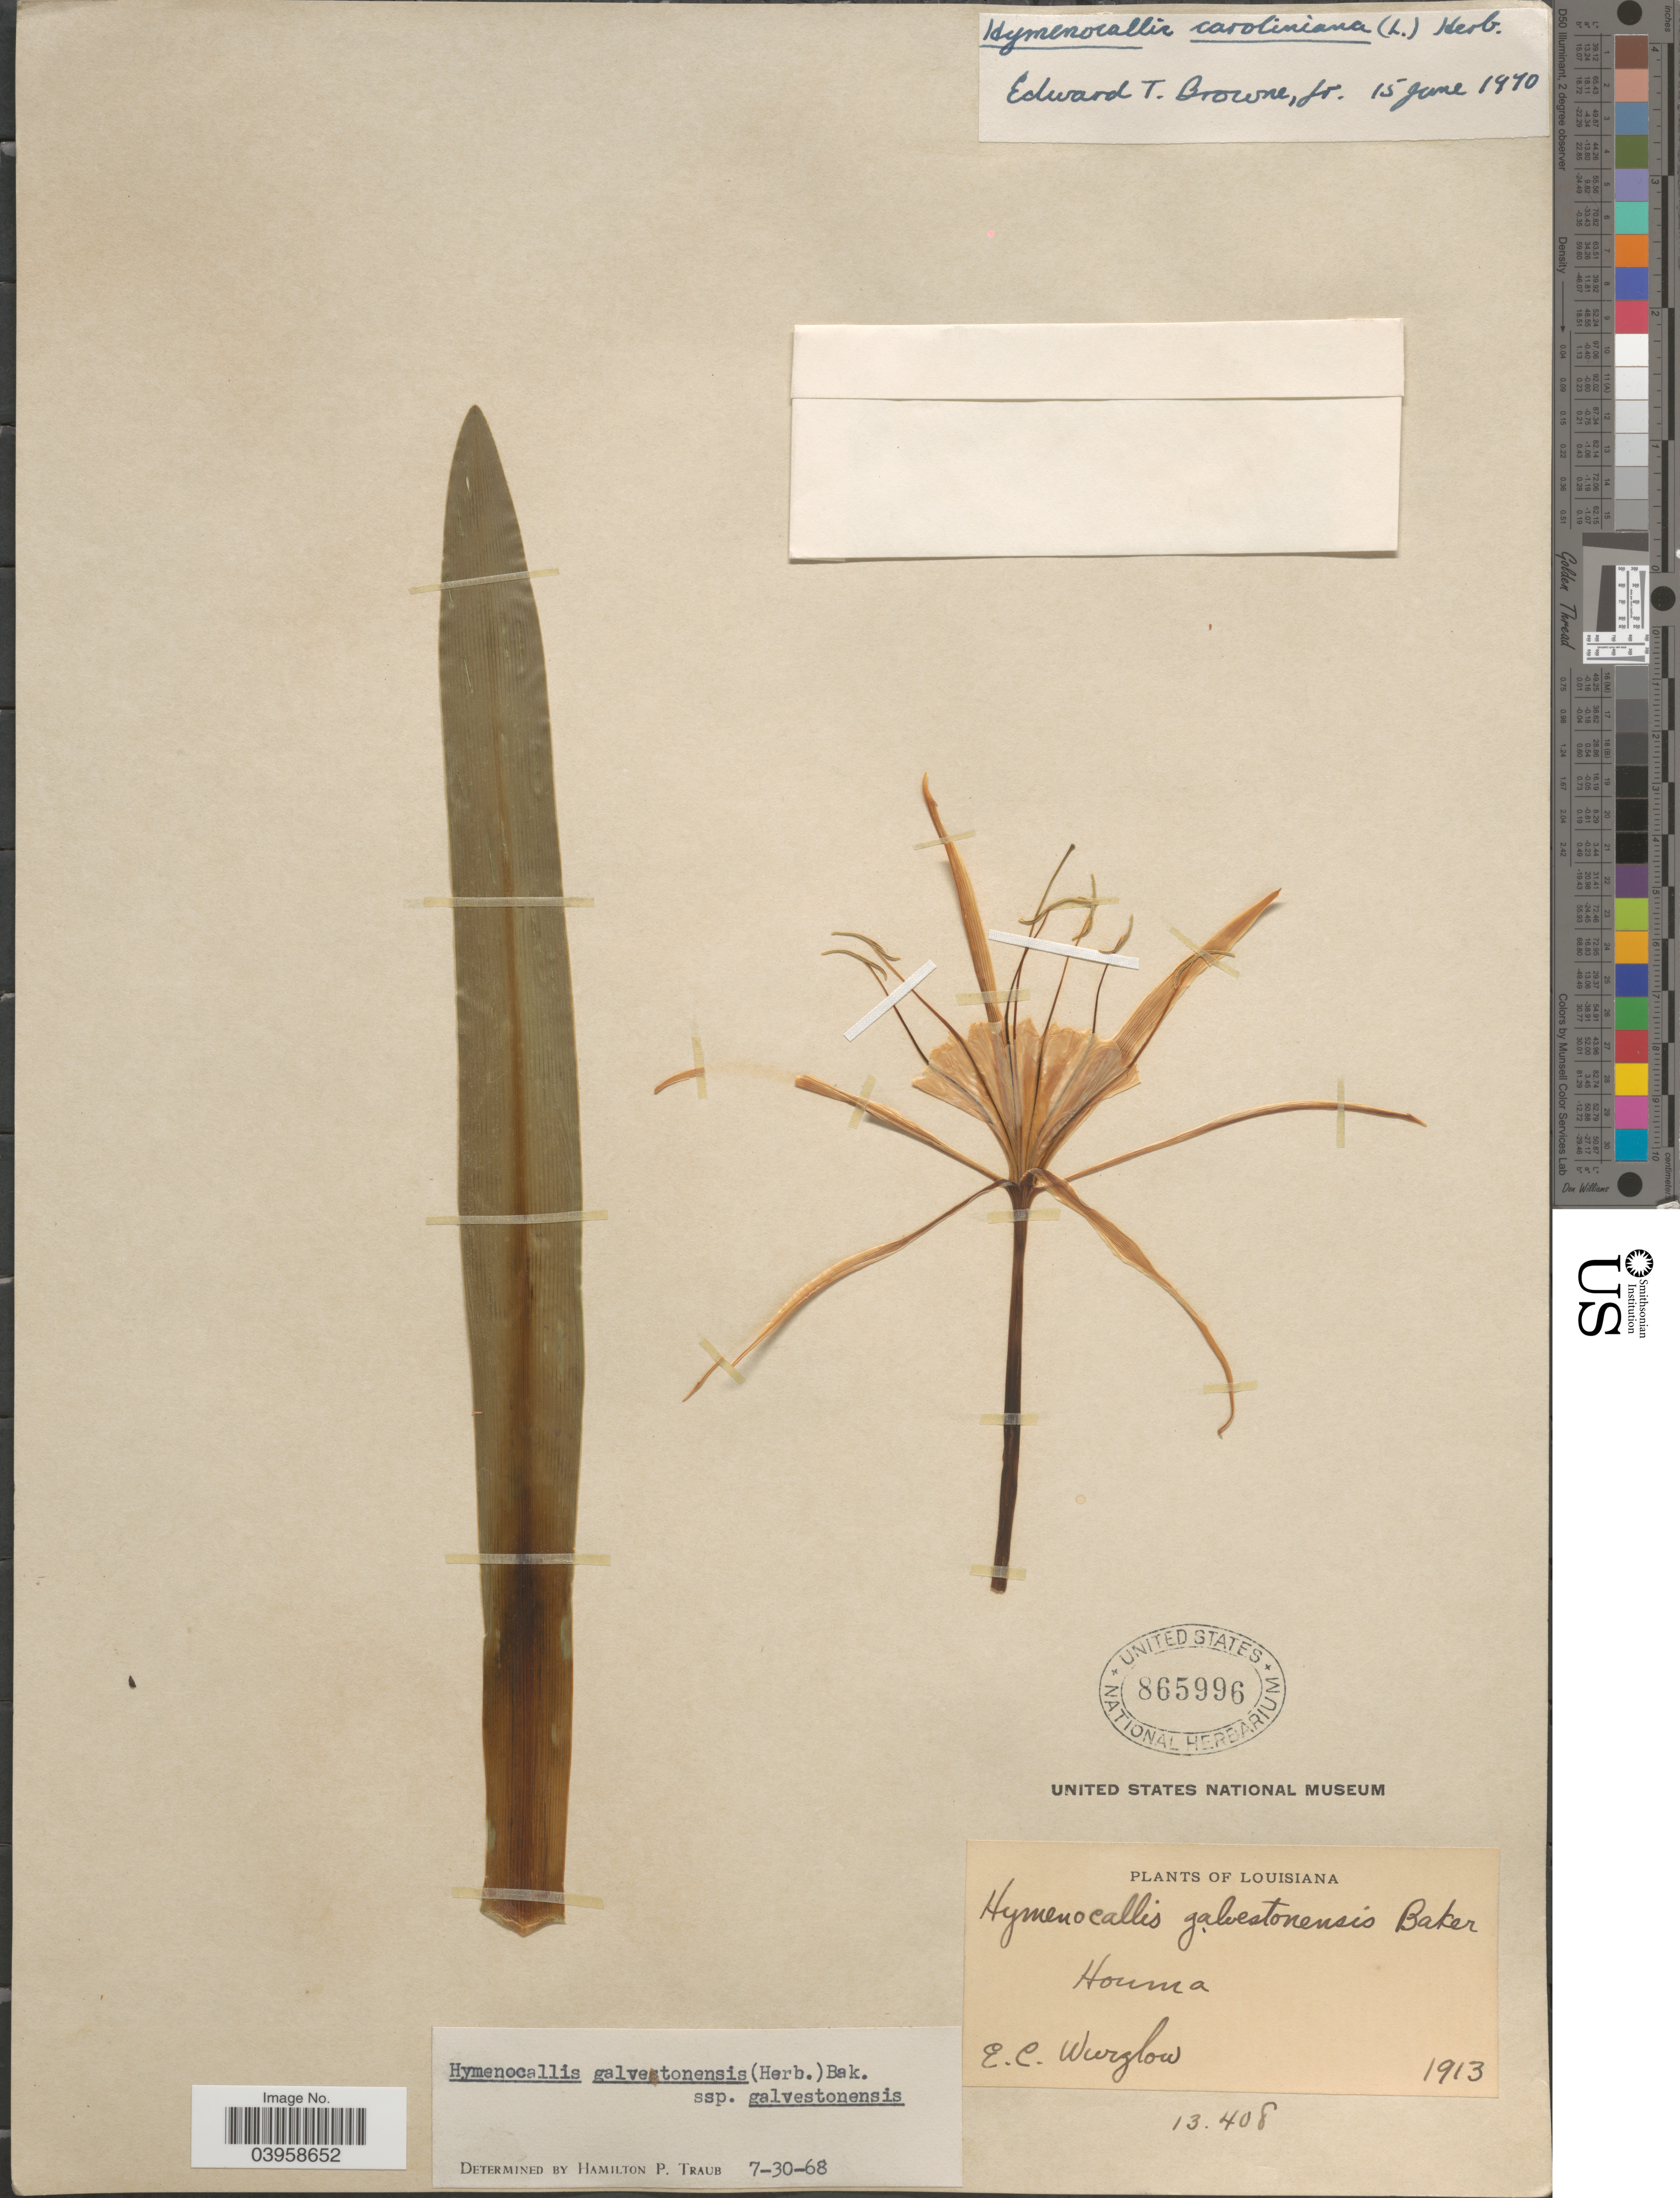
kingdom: Plantae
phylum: Tracheophyta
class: Liliopsida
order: Asparagales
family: Amaryllidaceae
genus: Hymenocallis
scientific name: Hymenocallis caroliniana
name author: (L.) Herb.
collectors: E. Wurzlow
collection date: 1913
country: United States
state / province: Louisiana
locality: Houma.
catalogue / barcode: US 865996